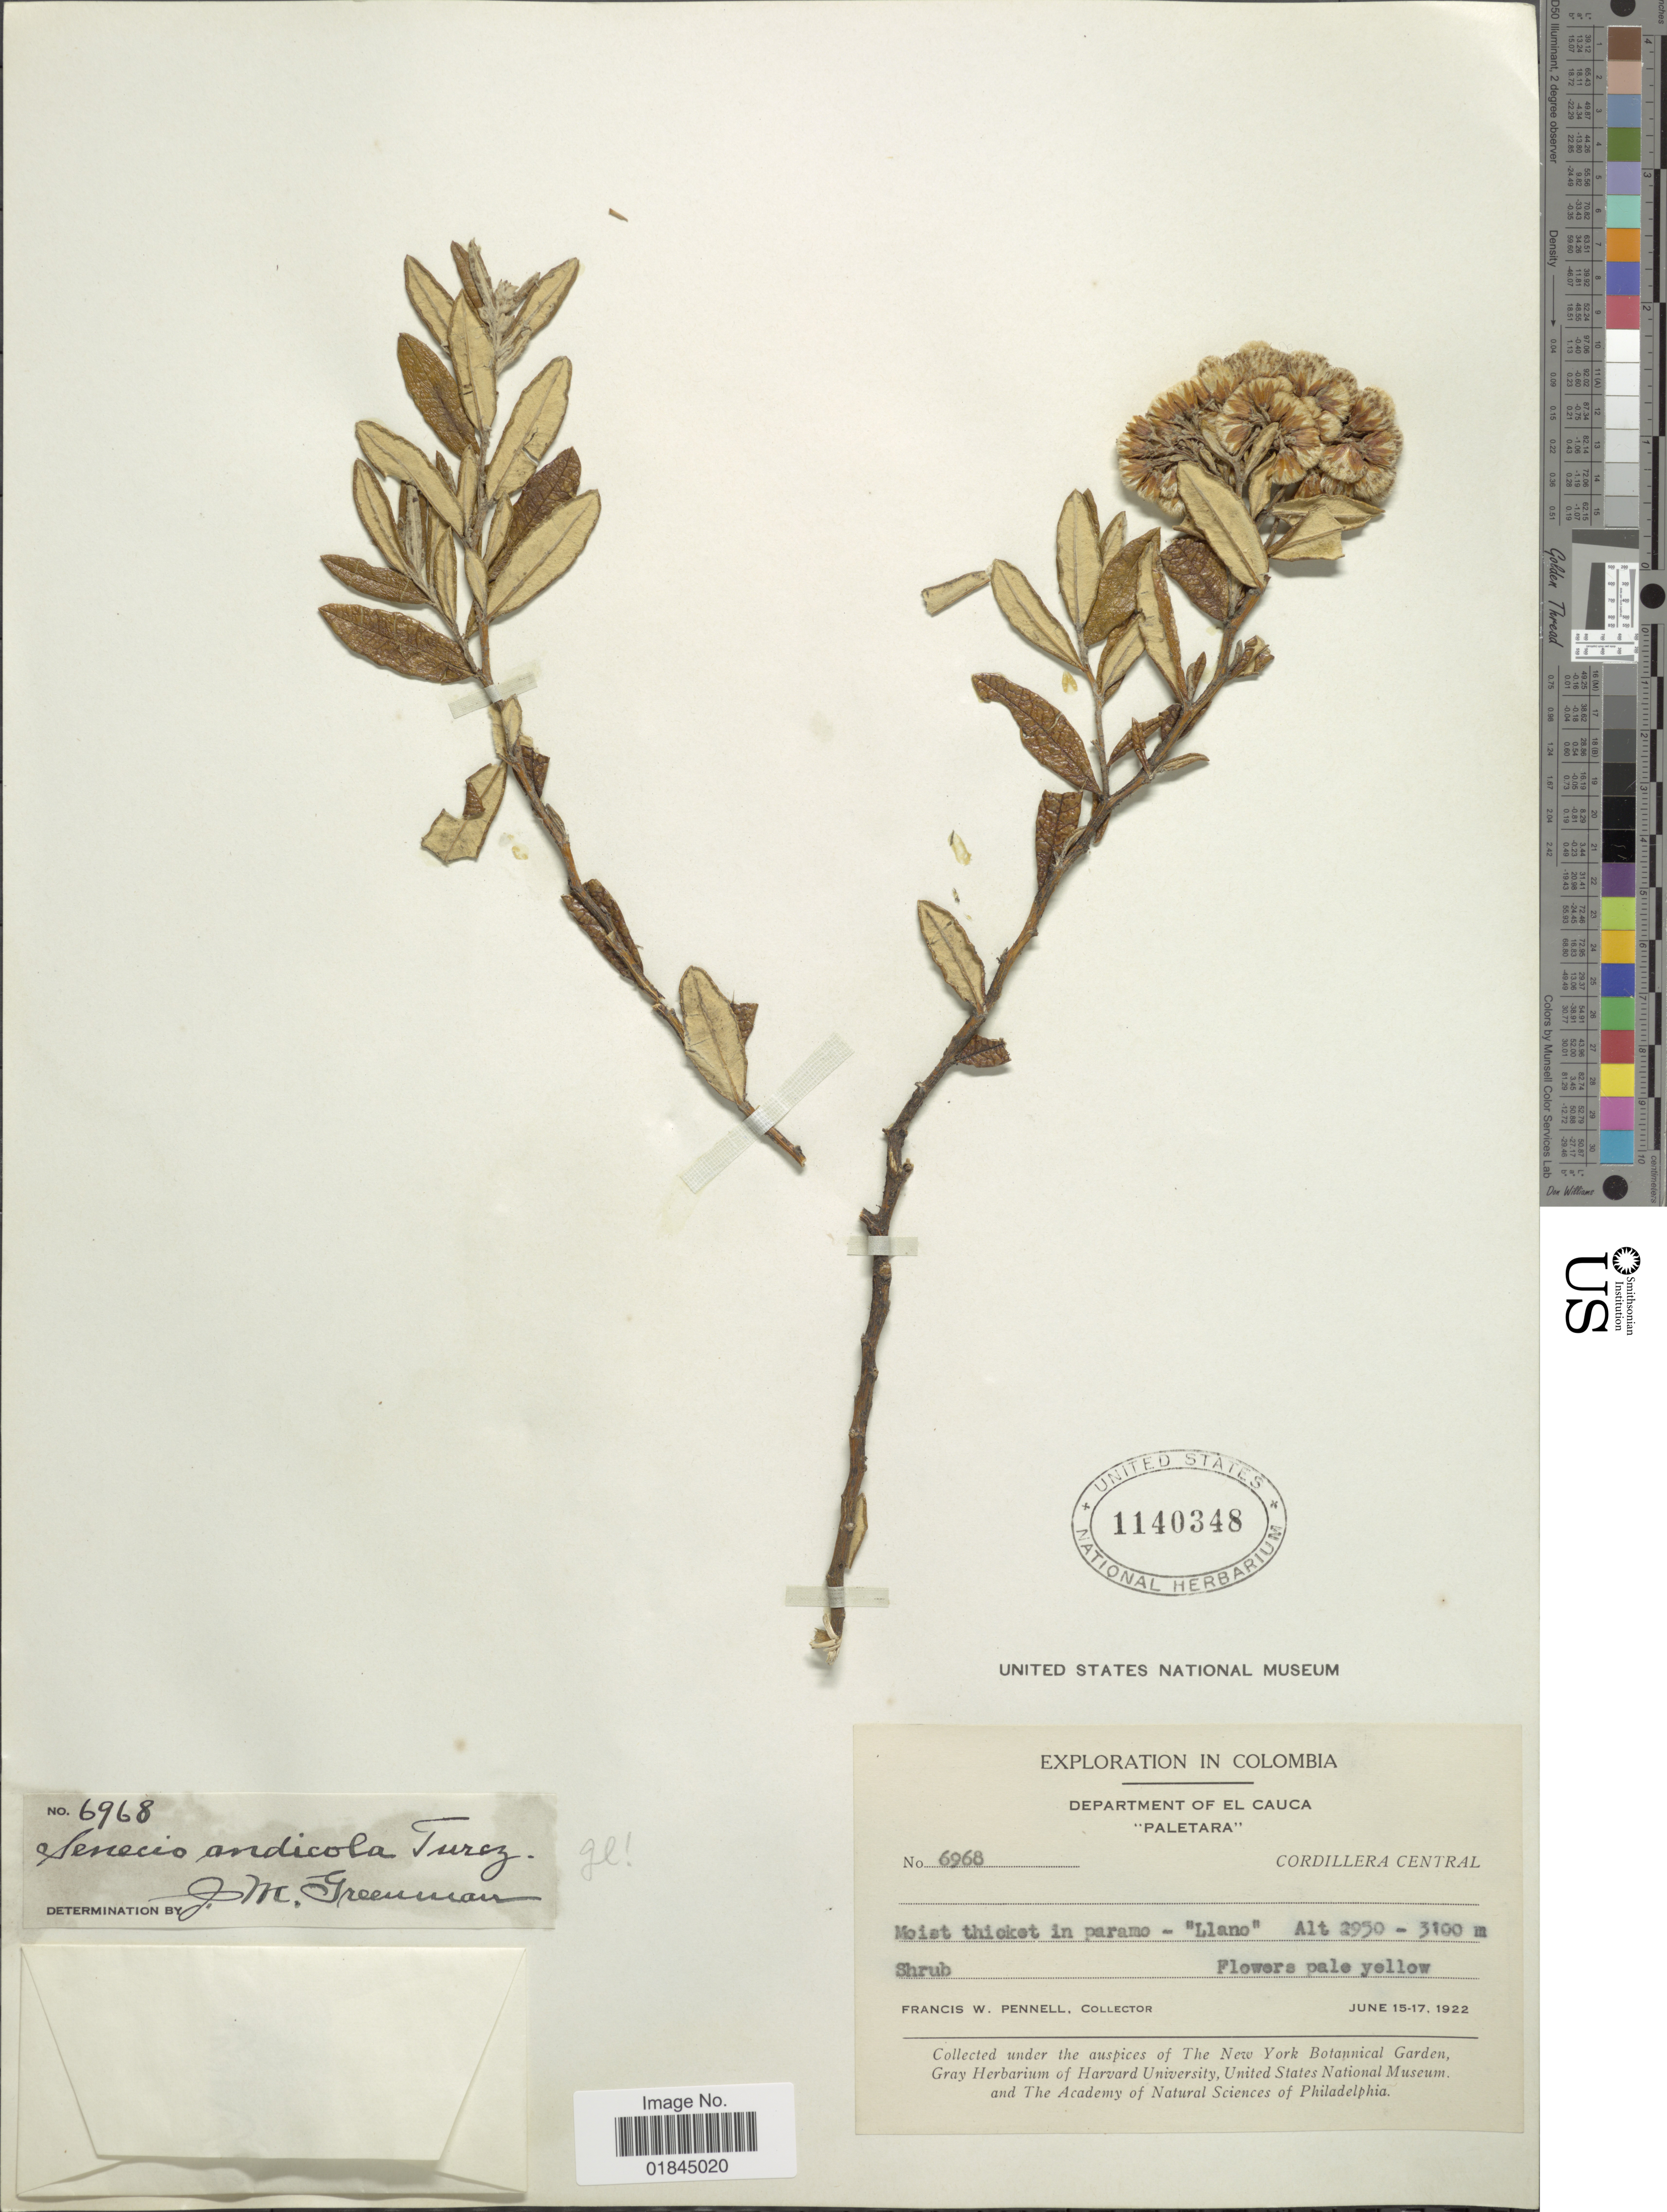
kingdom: Plantae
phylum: Tracheophyta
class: Magnoliopsida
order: Asterales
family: Asteraceae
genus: Pentacalia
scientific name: Pentacalia andicola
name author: (Turcz.) Cuatrec.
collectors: F. W. Pennell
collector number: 6968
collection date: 1922-06-15/1922-06-17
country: Colombia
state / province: Cauca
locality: Cordillera Central "paletara"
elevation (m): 2950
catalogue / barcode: US 1140348